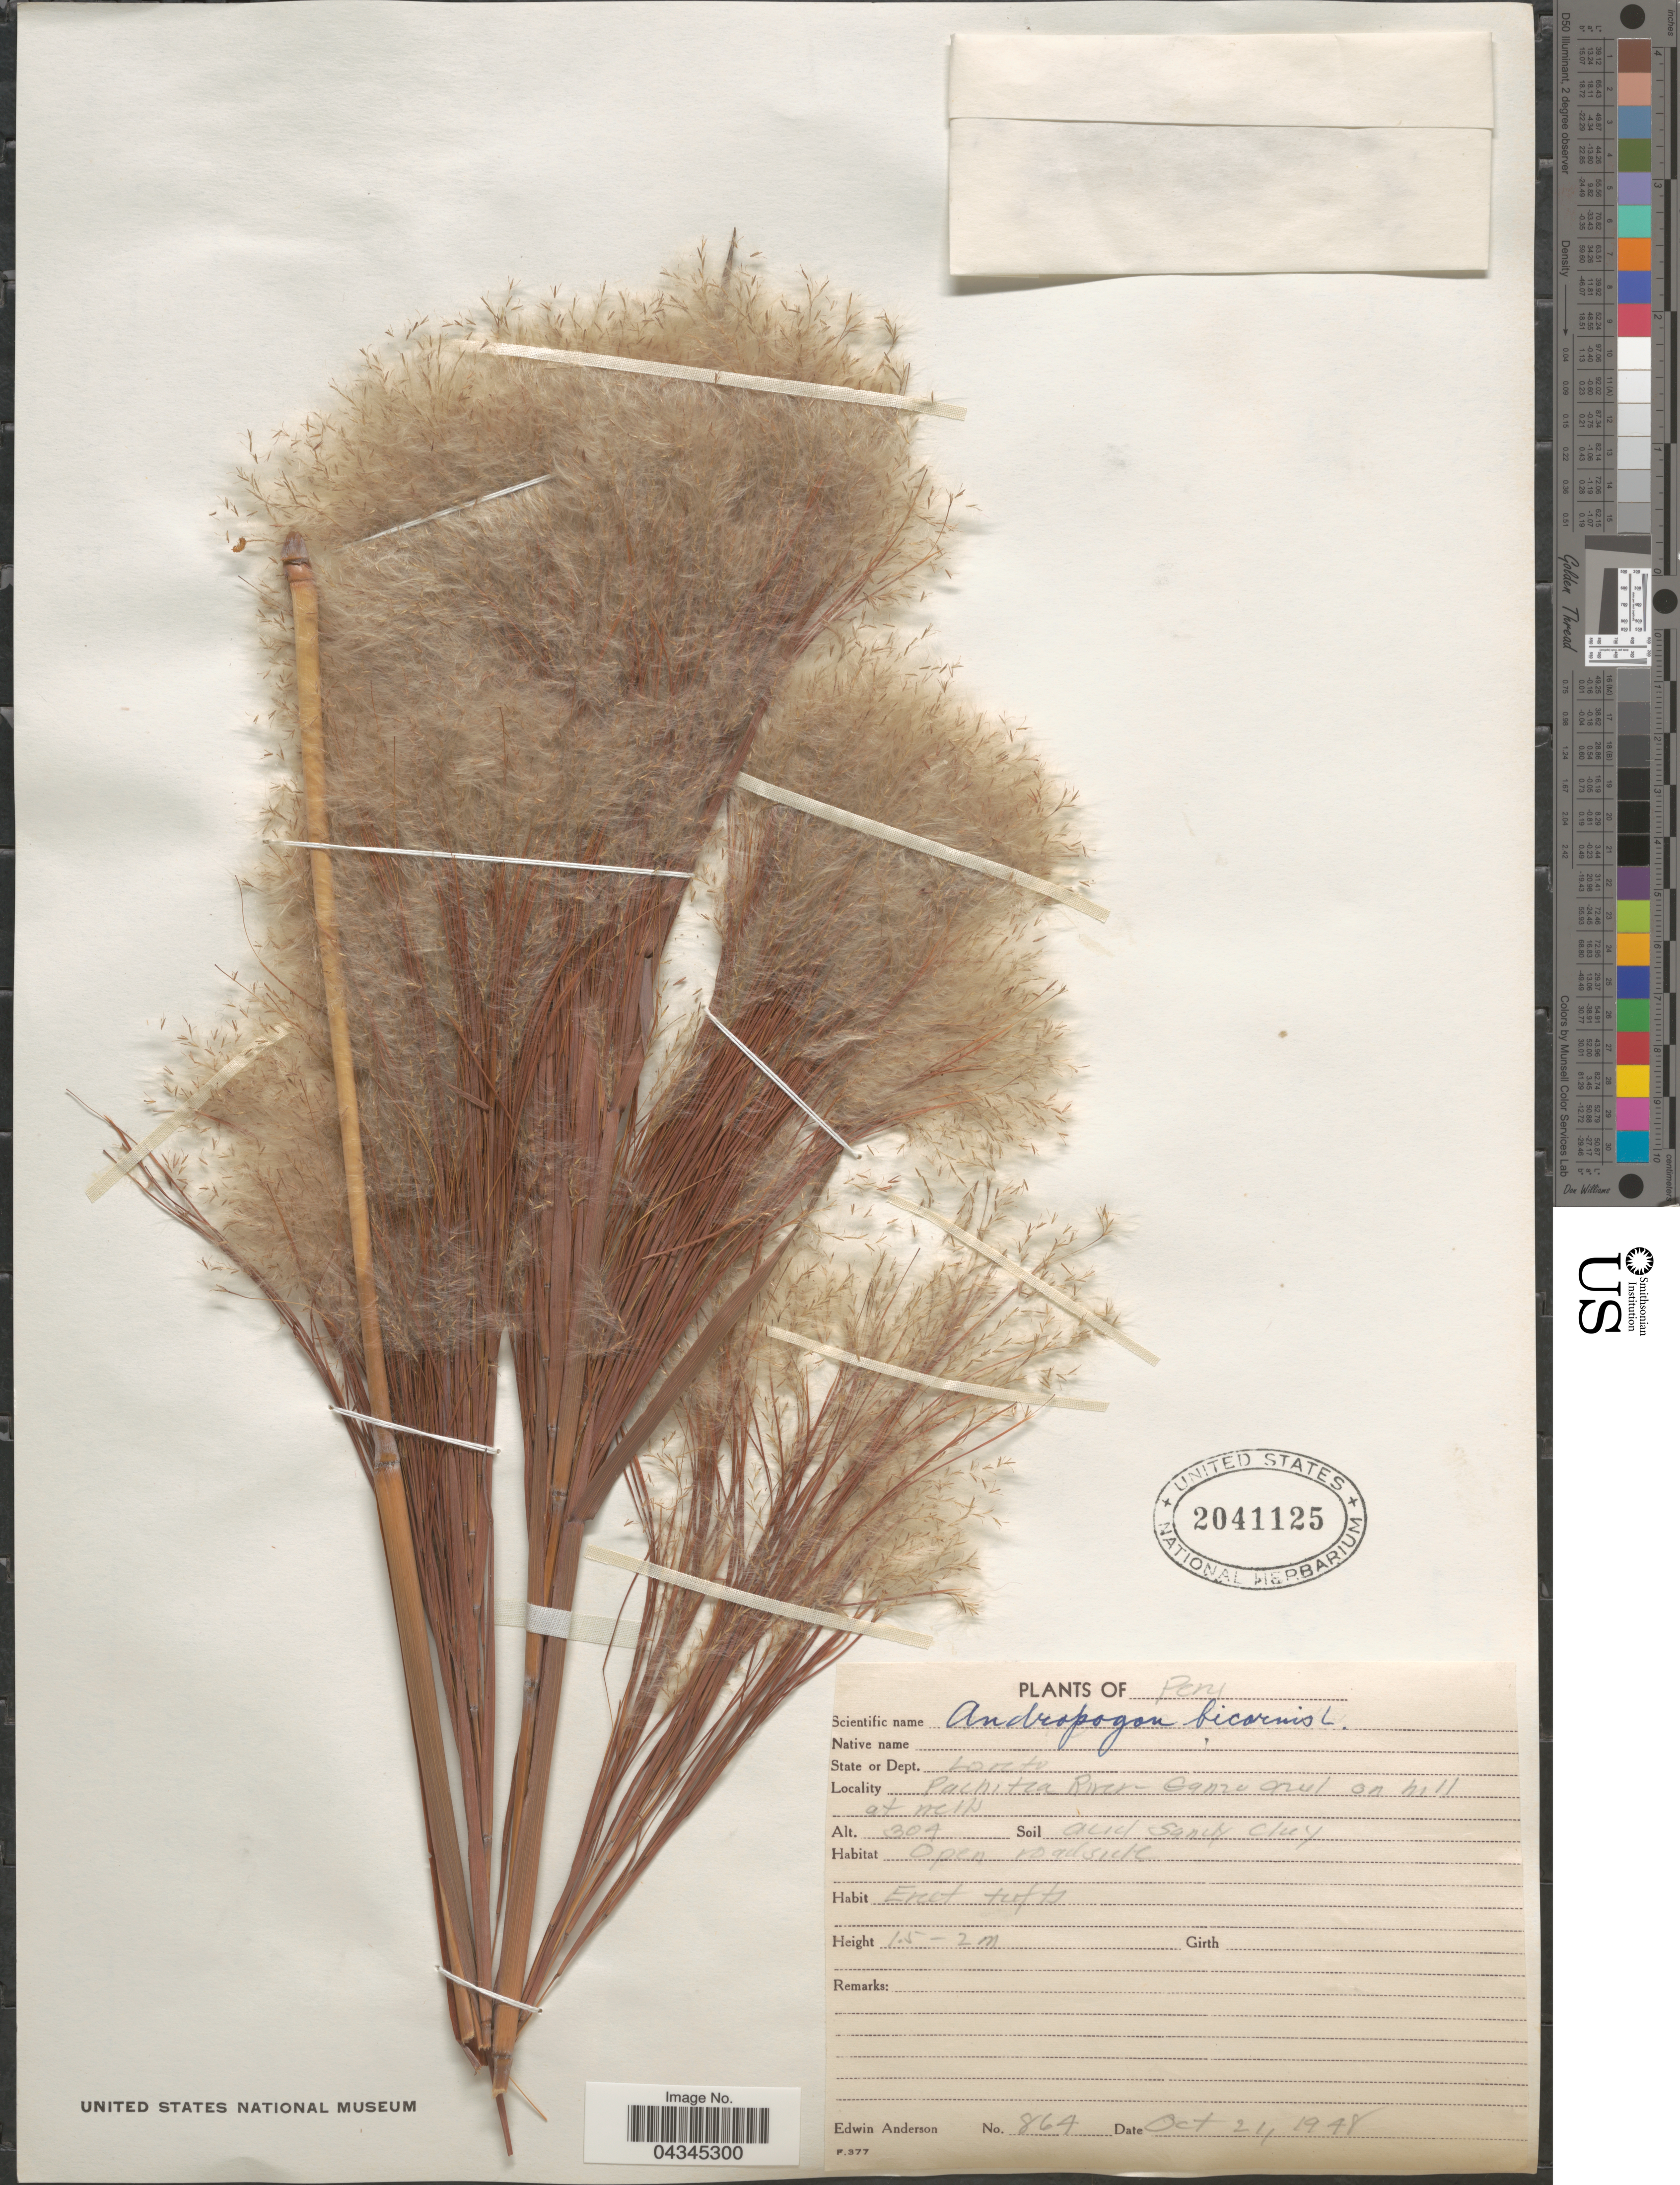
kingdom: Plantae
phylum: Tracheophyta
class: Liliopsida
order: Poales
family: Poaceae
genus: Andropogon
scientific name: Andropogon bicornis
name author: L.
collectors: E. Anderson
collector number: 864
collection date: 1948-10-24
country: Peru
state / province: Loreto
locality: State or Dept. Loreto. Pachitca River.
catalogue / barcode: US 2041125